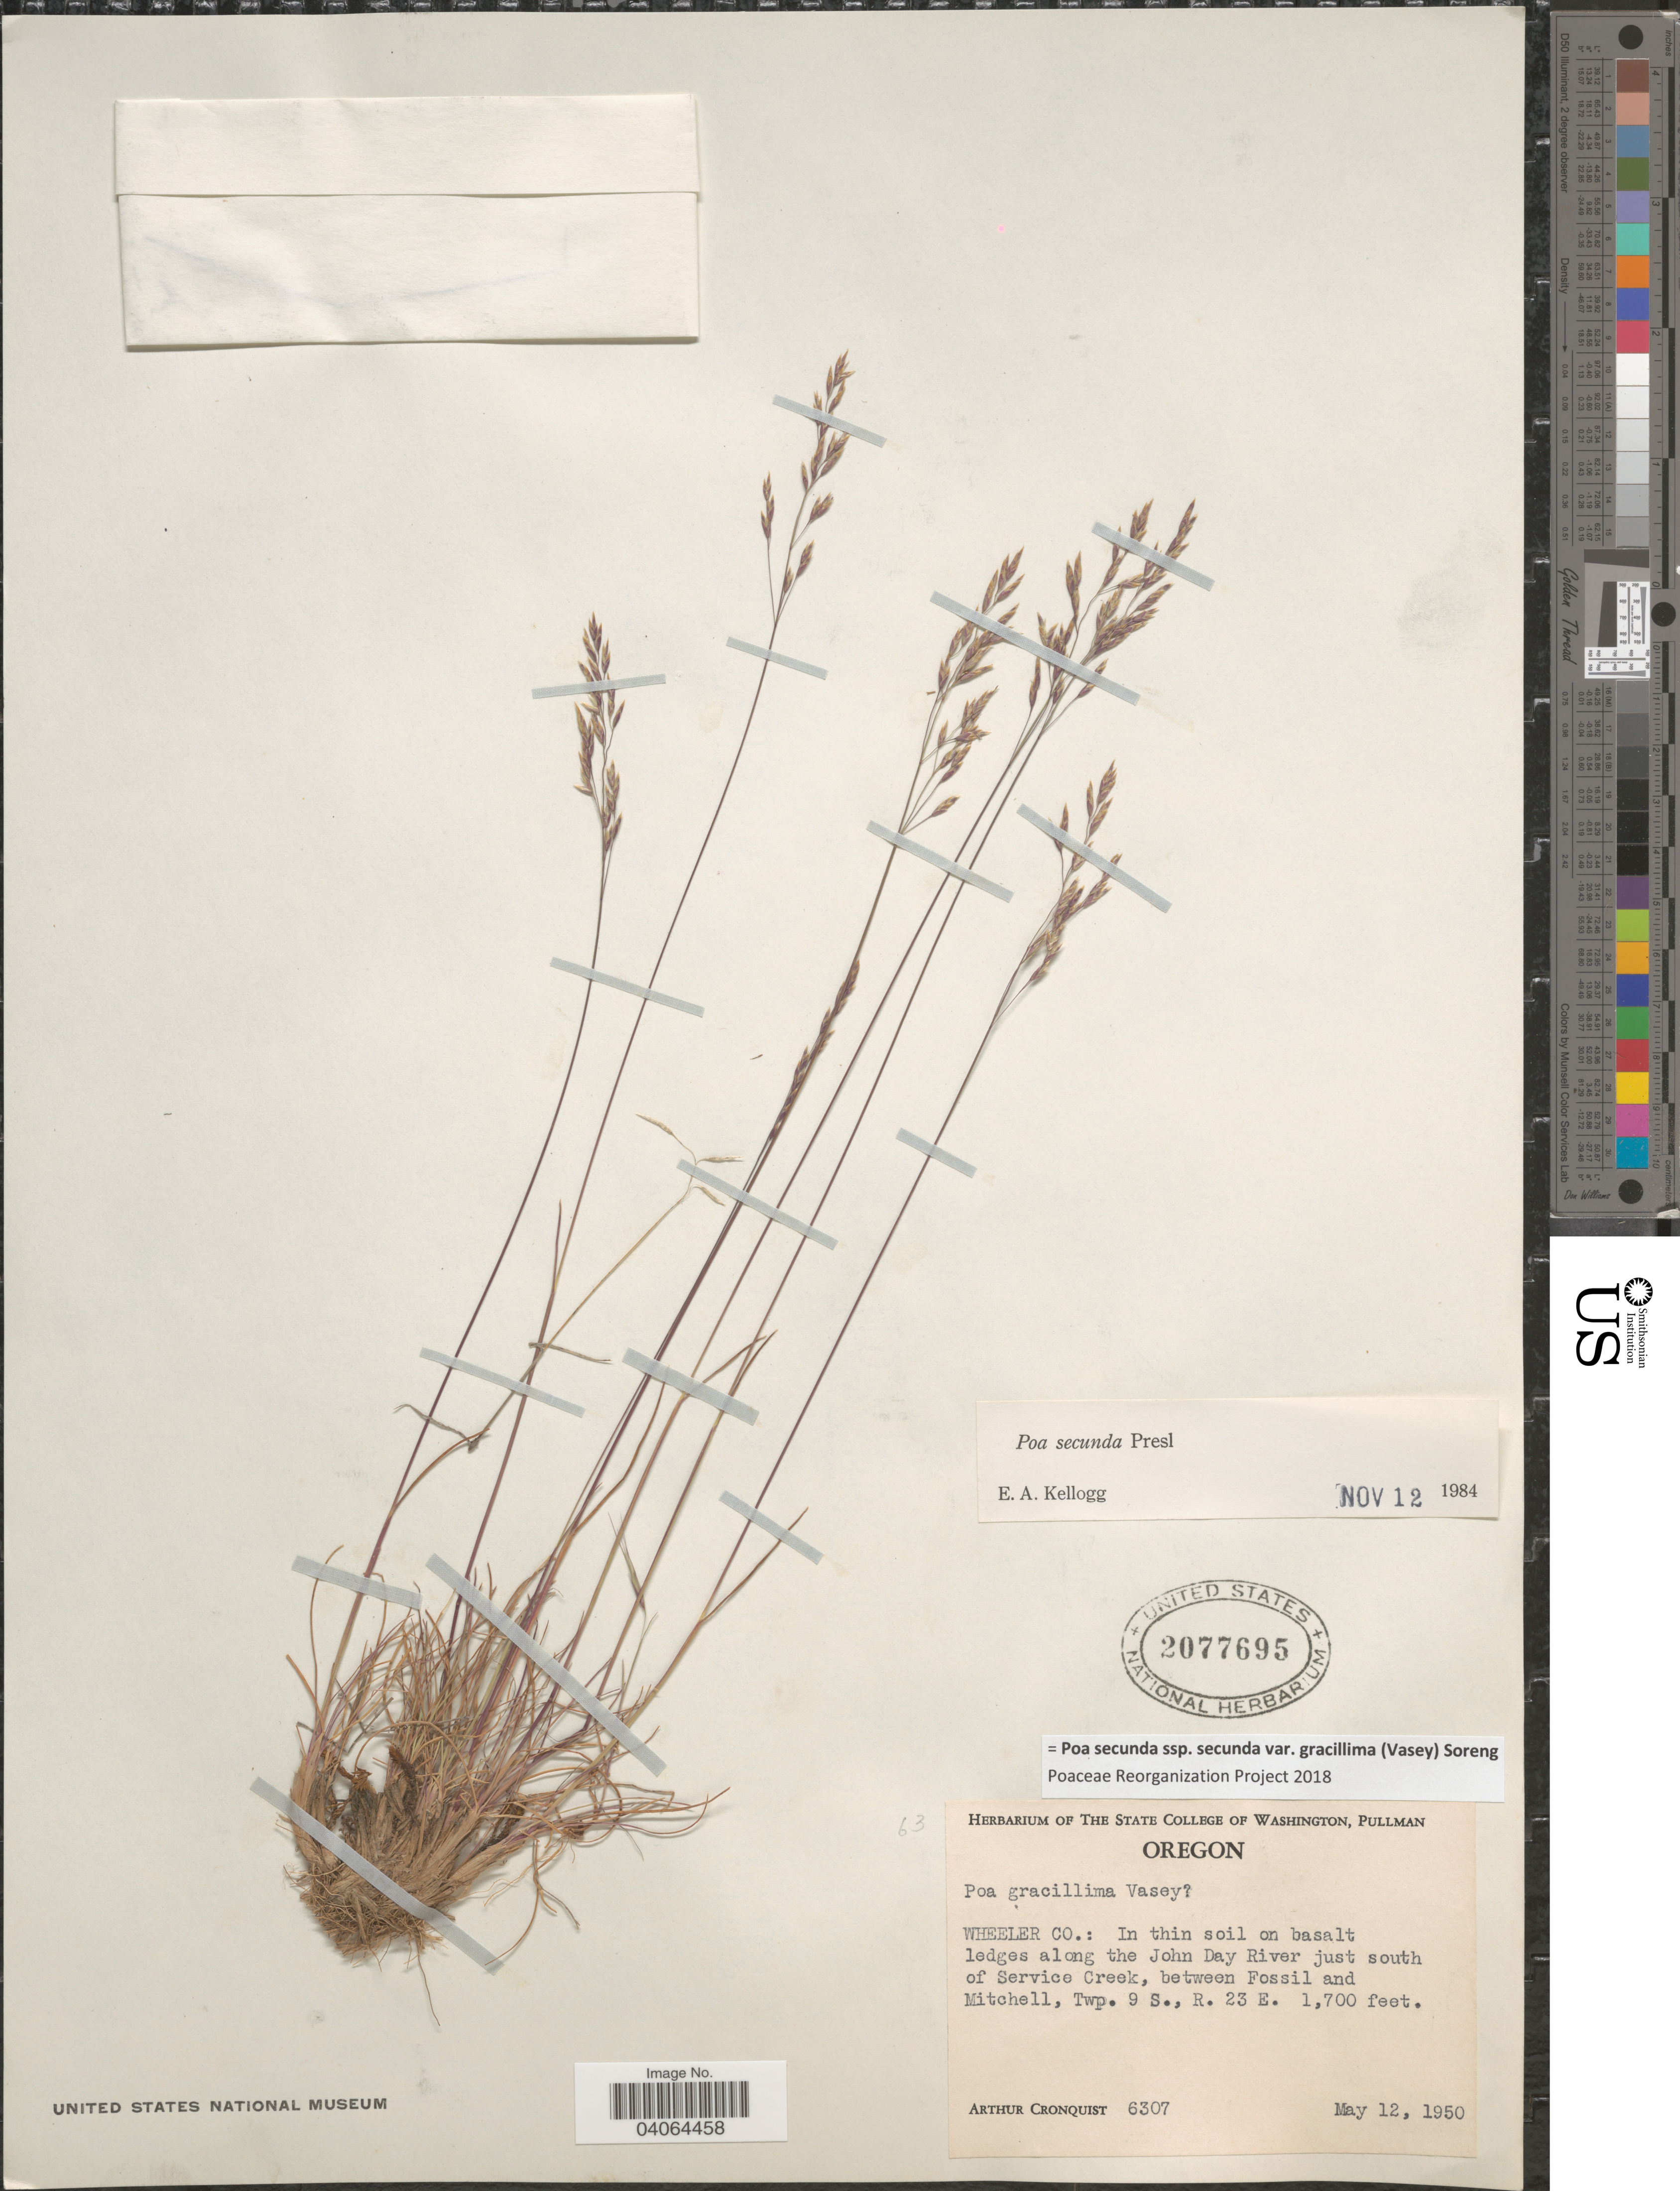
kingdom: Plantae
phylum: Tracheophyta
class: Liliopsida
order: Poales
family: Poaceae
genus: Poa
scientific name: Poa secunda subsp. secunda var. gracillima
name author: (Vasey) Soreng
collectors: A. J. Cronquist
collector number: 6307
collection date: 1950-05-12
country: United States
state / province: Oregon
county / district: Wheeler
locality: Wheeler Co.: Along the John Day River just south of Service Creek, between Fossil and Mitchell, Twp. 9 S., R. 23 E.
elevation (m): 518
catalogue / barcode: US 2077695